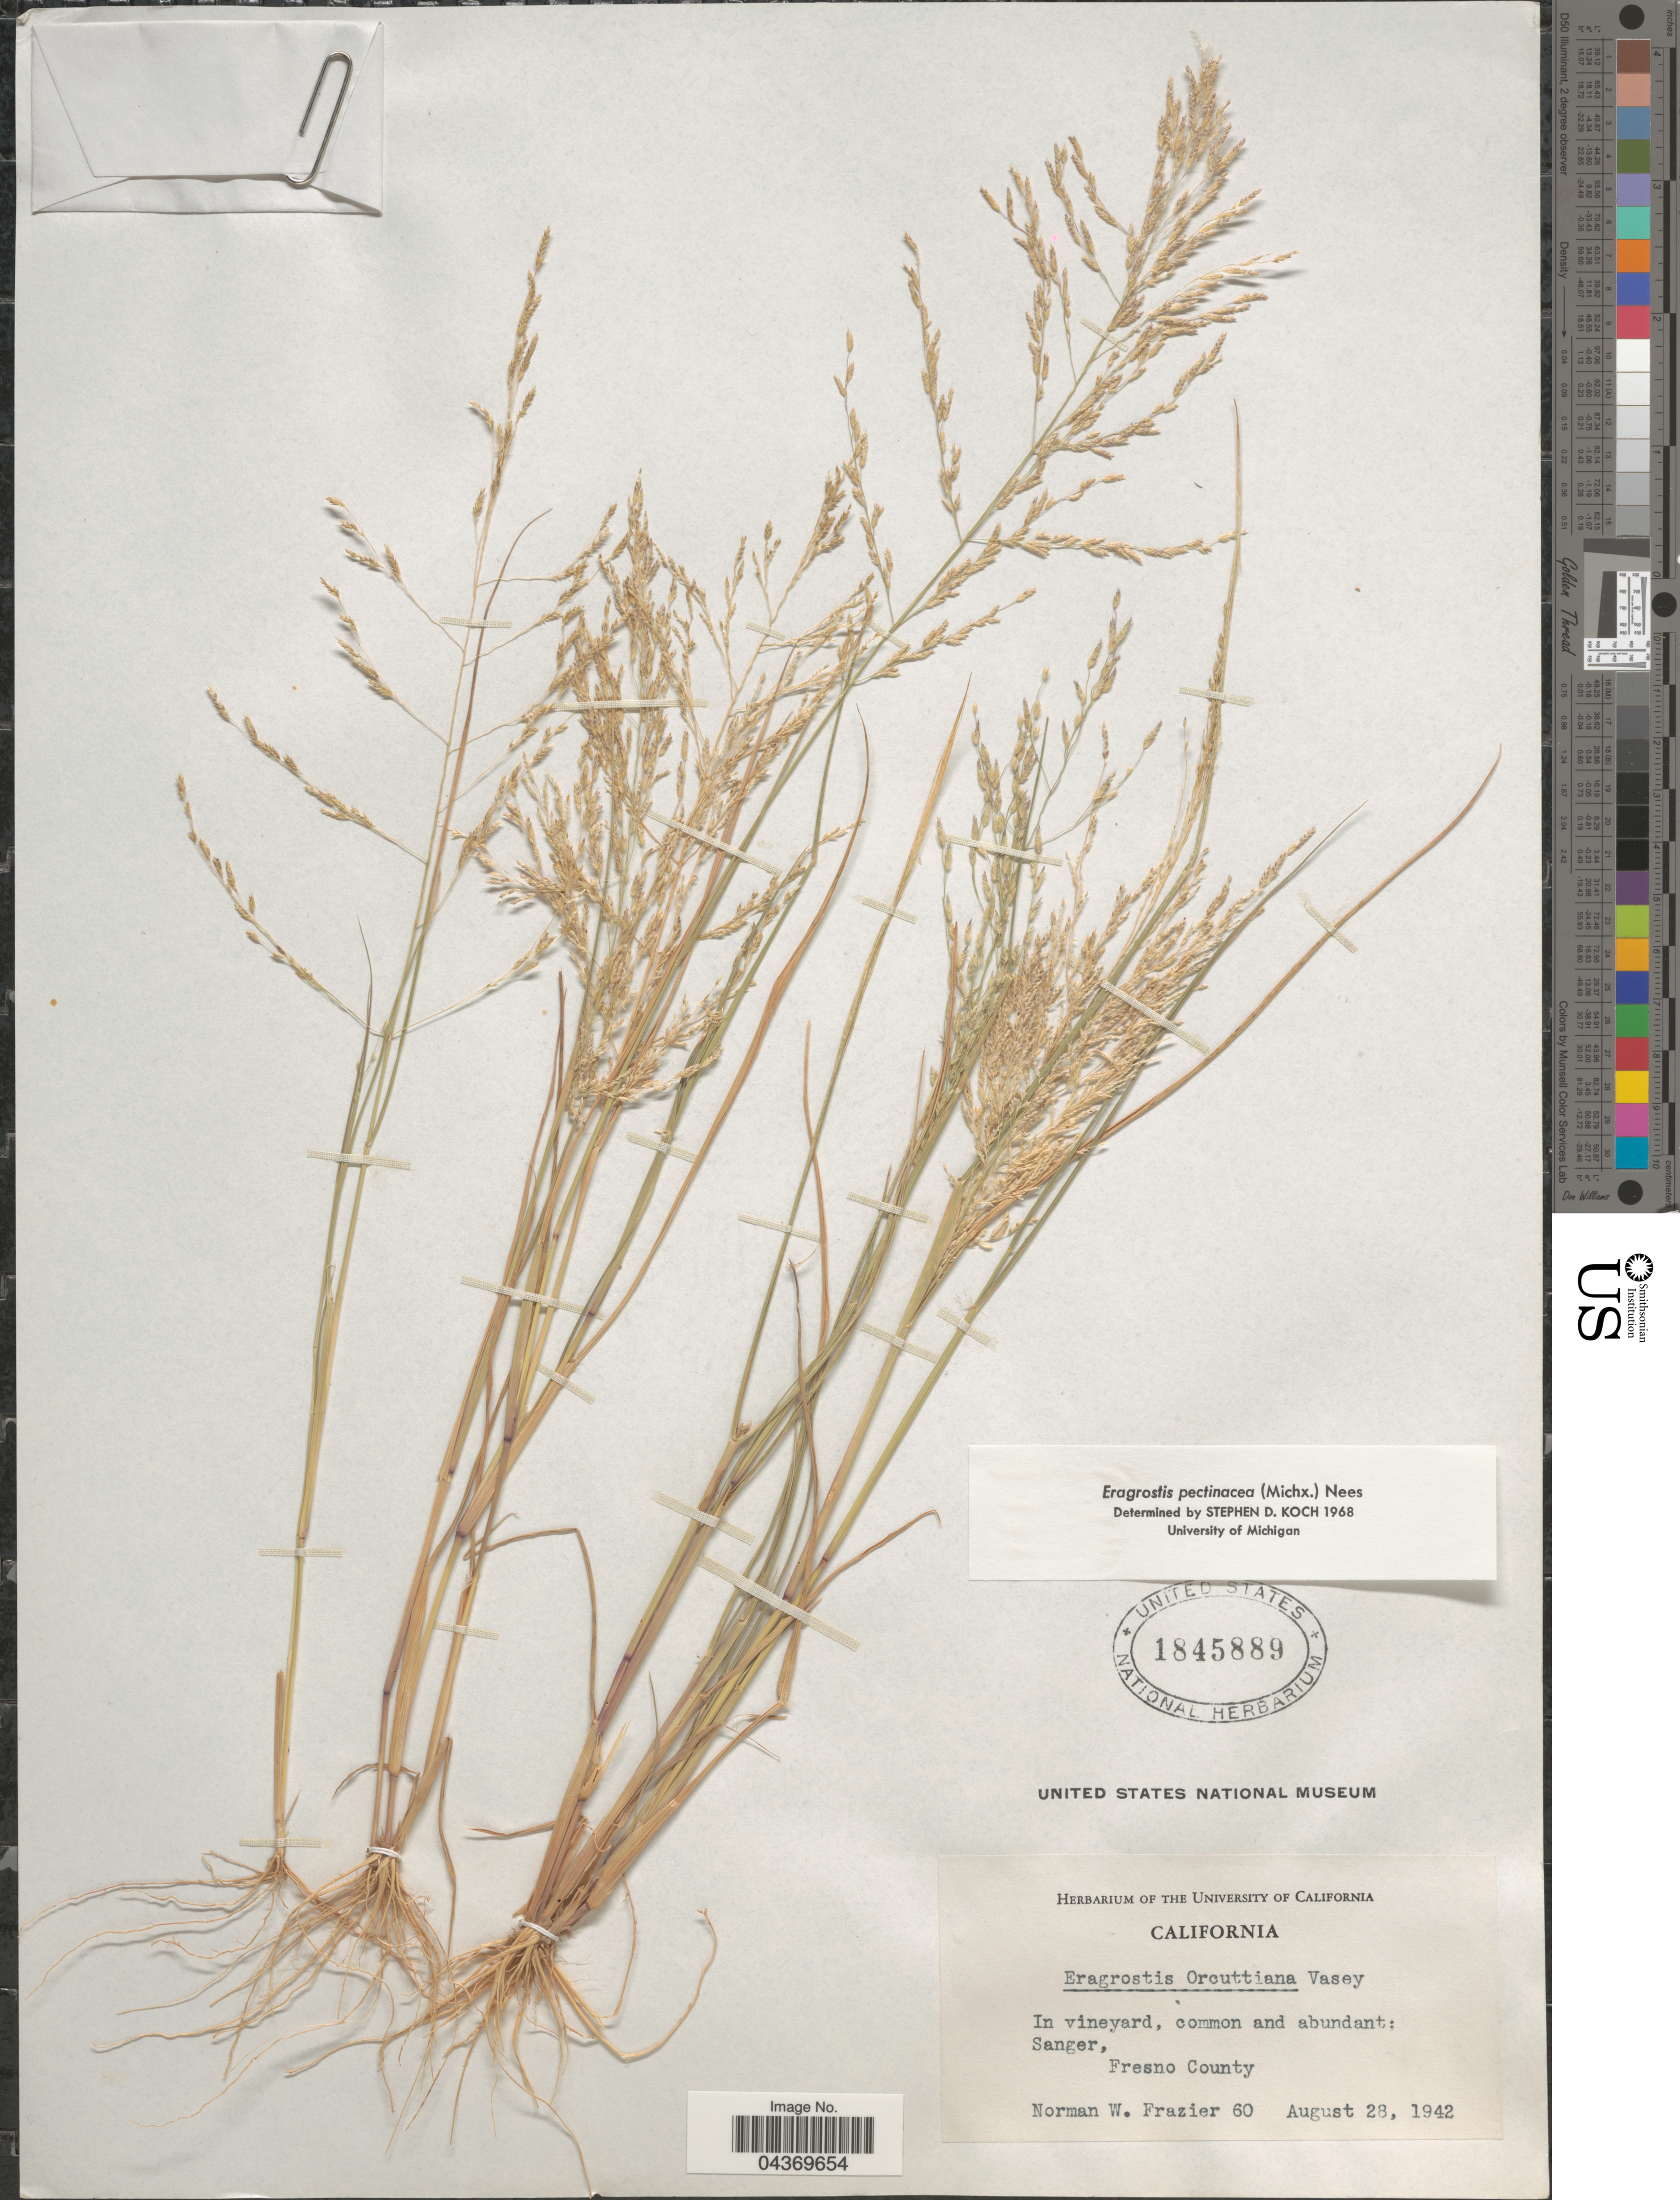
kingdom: Plantae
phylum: Tracheophyta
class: Liliopsida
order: Poales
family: Poaceae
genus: Eragrostis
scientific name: Eragrostis pectinacea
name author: (Michx.) Nees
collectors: N. Frazier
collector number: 60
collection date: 1942-08-28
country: United States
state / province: California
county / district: Fresno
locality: In vineyard, common and abundant; Sanger, Fresno County.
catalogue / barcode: US 1845889